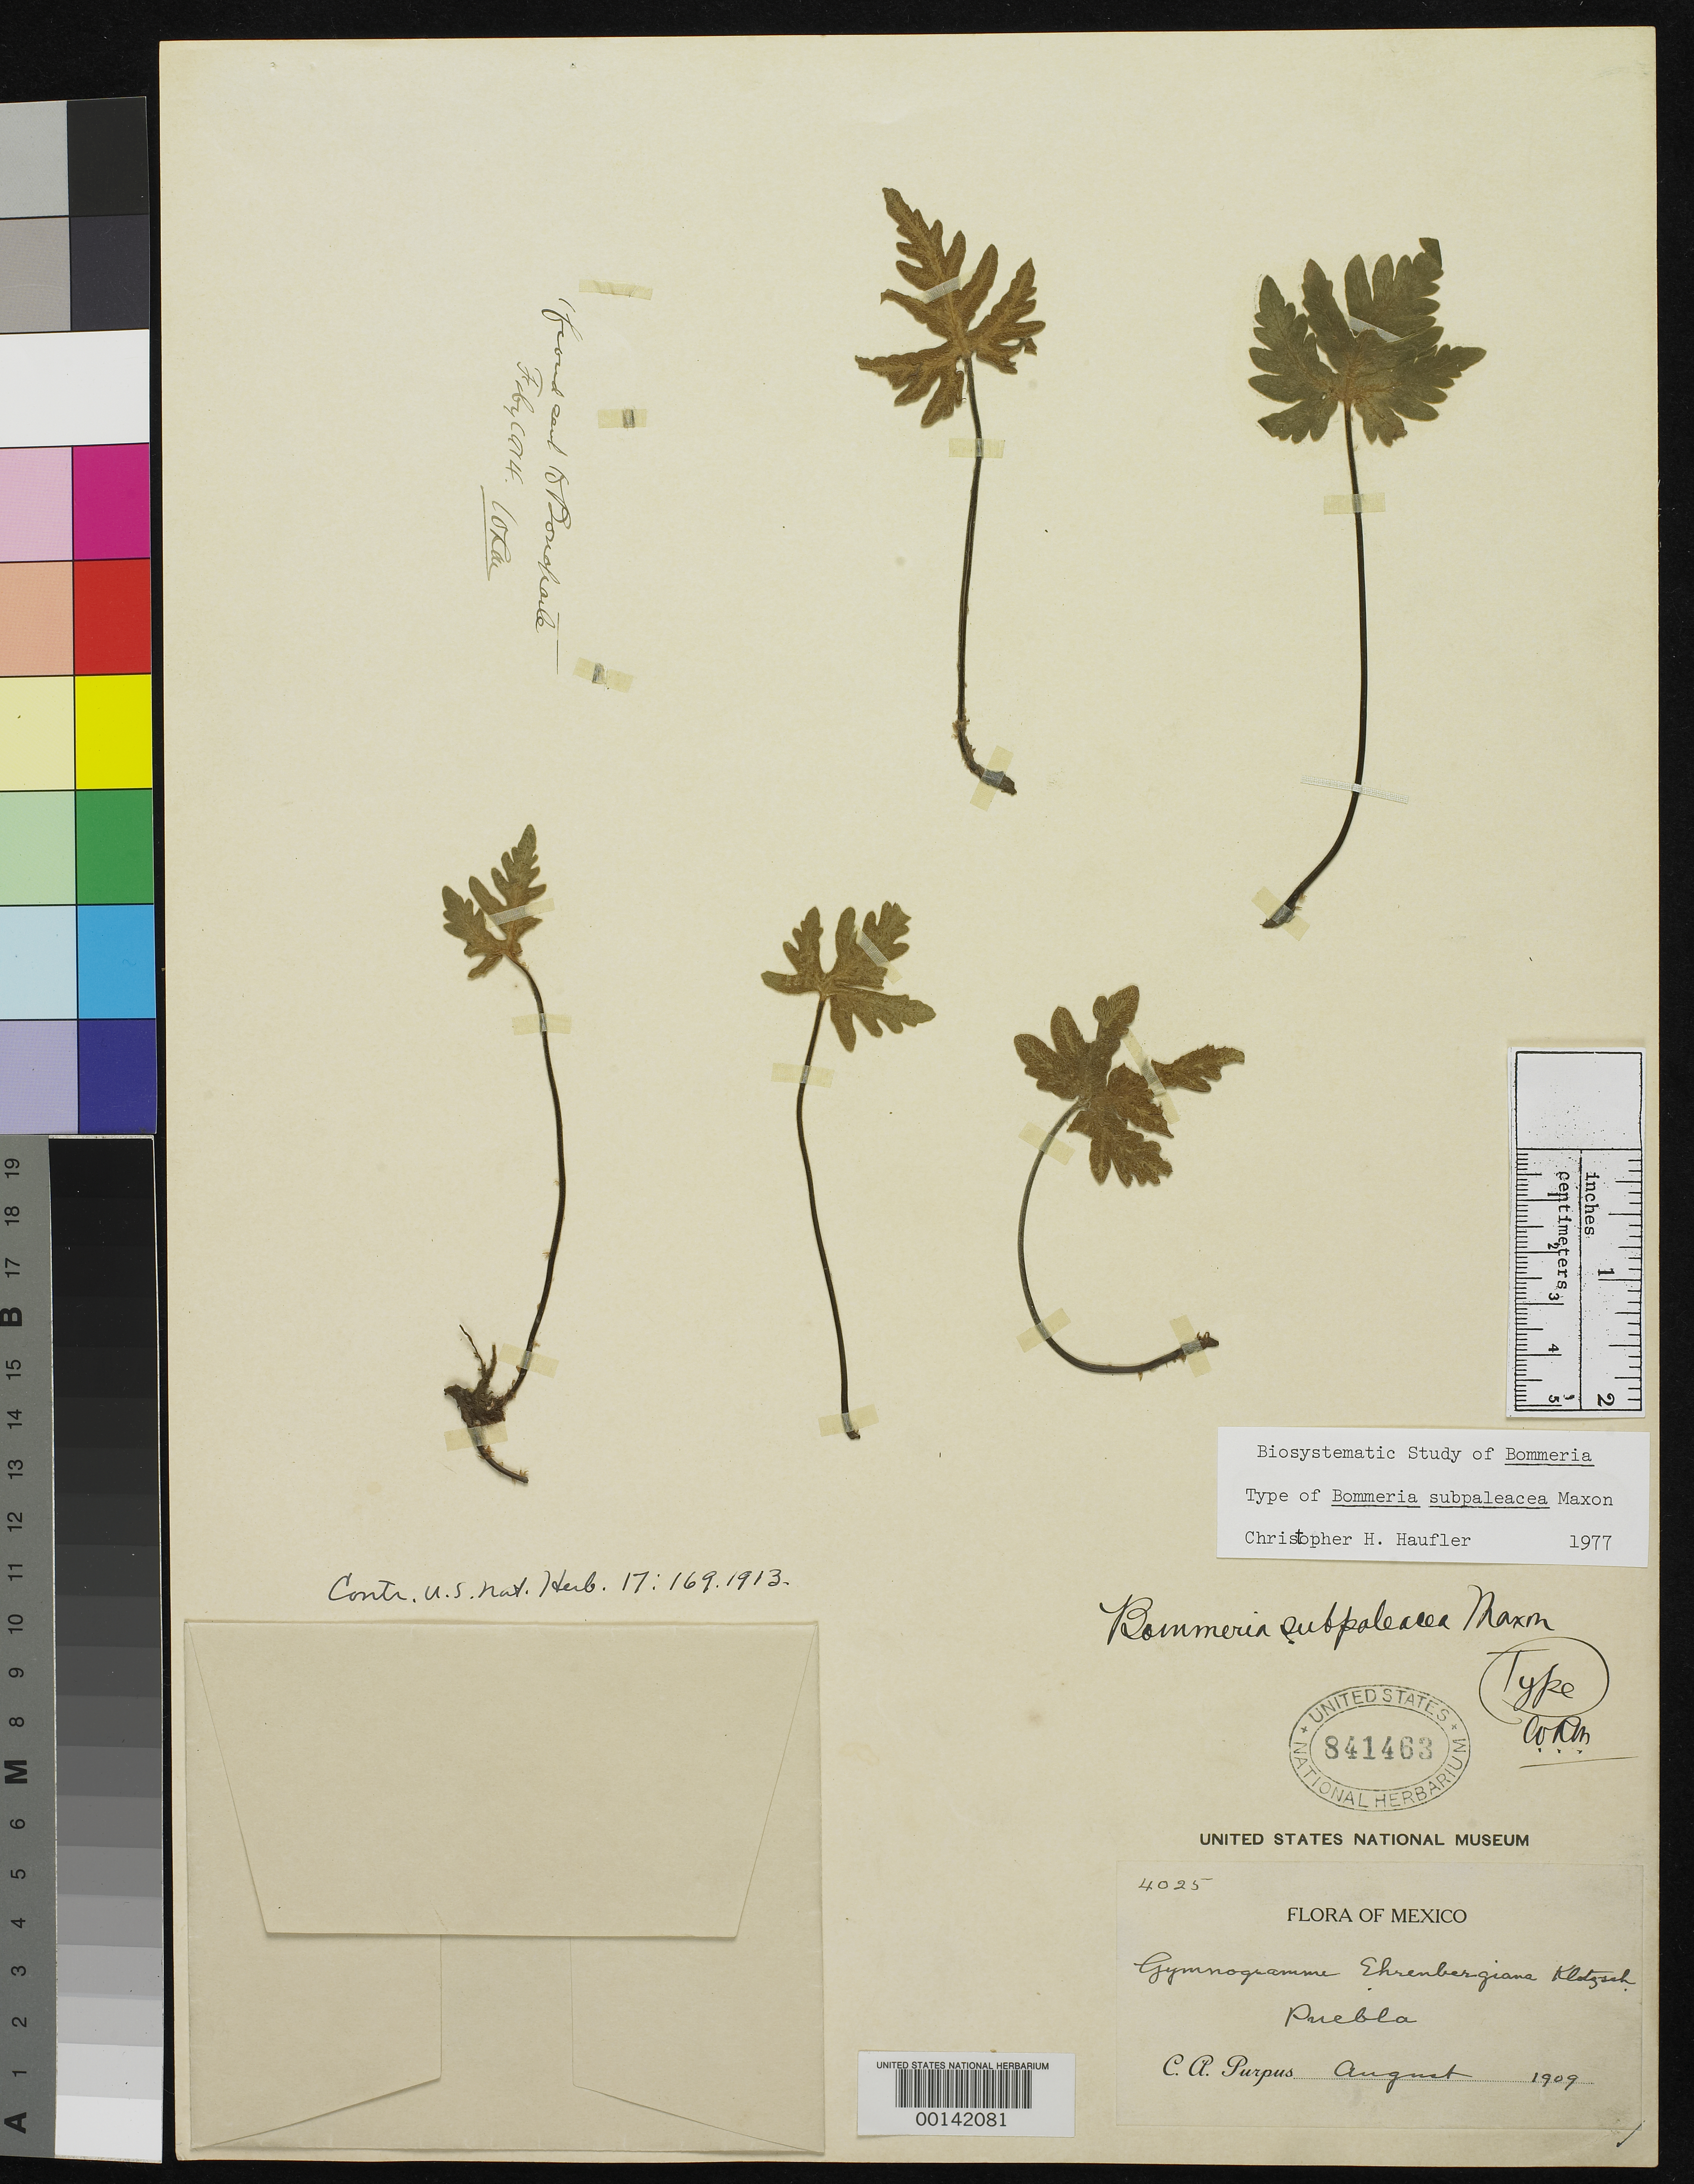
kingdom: Plantae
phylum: Tracheophyta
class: Polypodiopsida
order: Polypodiales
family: Pteridaceae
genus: Bommeria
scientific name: Bommeria subpaleacea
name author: Maxon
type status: Holotype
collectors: C. A. Purpus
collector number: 4025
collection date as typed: Aug 1909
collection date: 1909-08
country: Mexico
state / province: Puebla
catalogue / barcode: US 841463